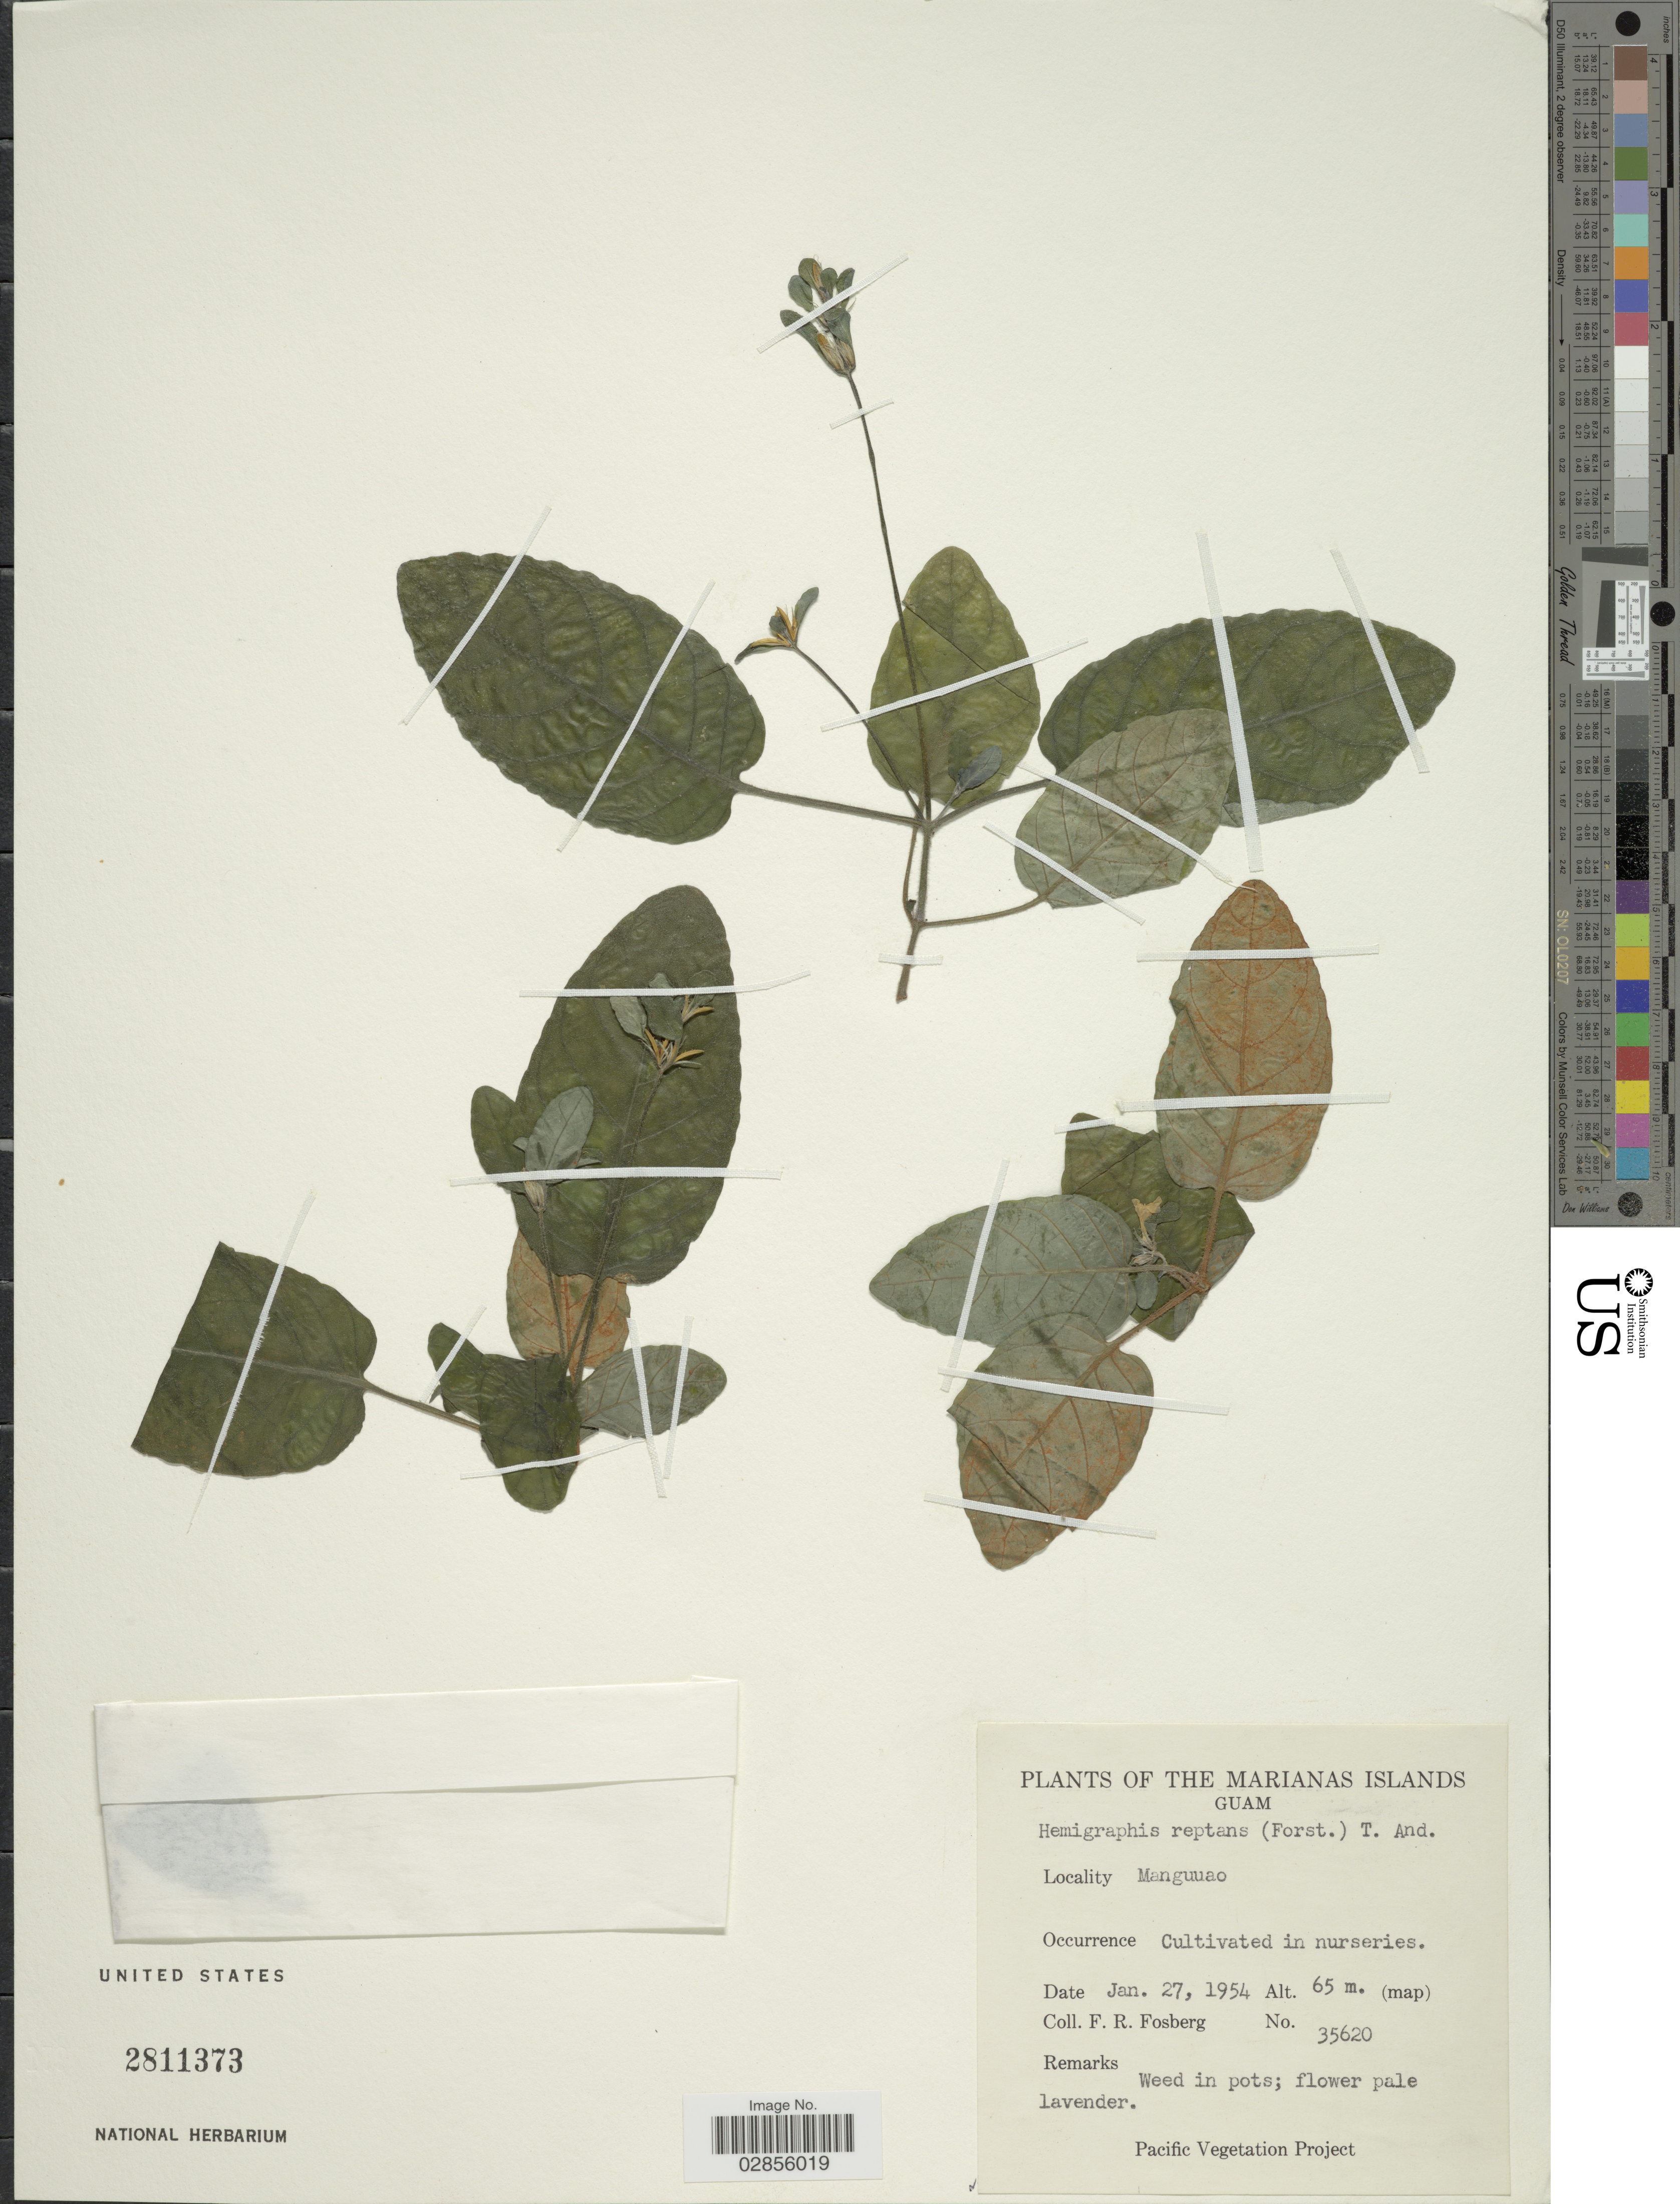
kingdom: Plantae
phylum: Tracheophyta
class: Magnoliopsida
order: Lamiales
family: Acanthaceae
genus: Strobilanthes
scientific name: Strobilanthes reptans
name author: (G. Forst.) Moylan ex Y.F. Deng & J.R.I. Wood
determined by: Wagner, W. L., (BOT), Smithsonian Institution - National Museum of Natural History (UNITED STATES)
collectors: F. R. Fosberg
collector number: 35620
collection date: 1954-01-27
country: Guam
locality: The Marianas Islands. Manguuao.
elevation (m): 65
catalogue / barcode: US 2811373